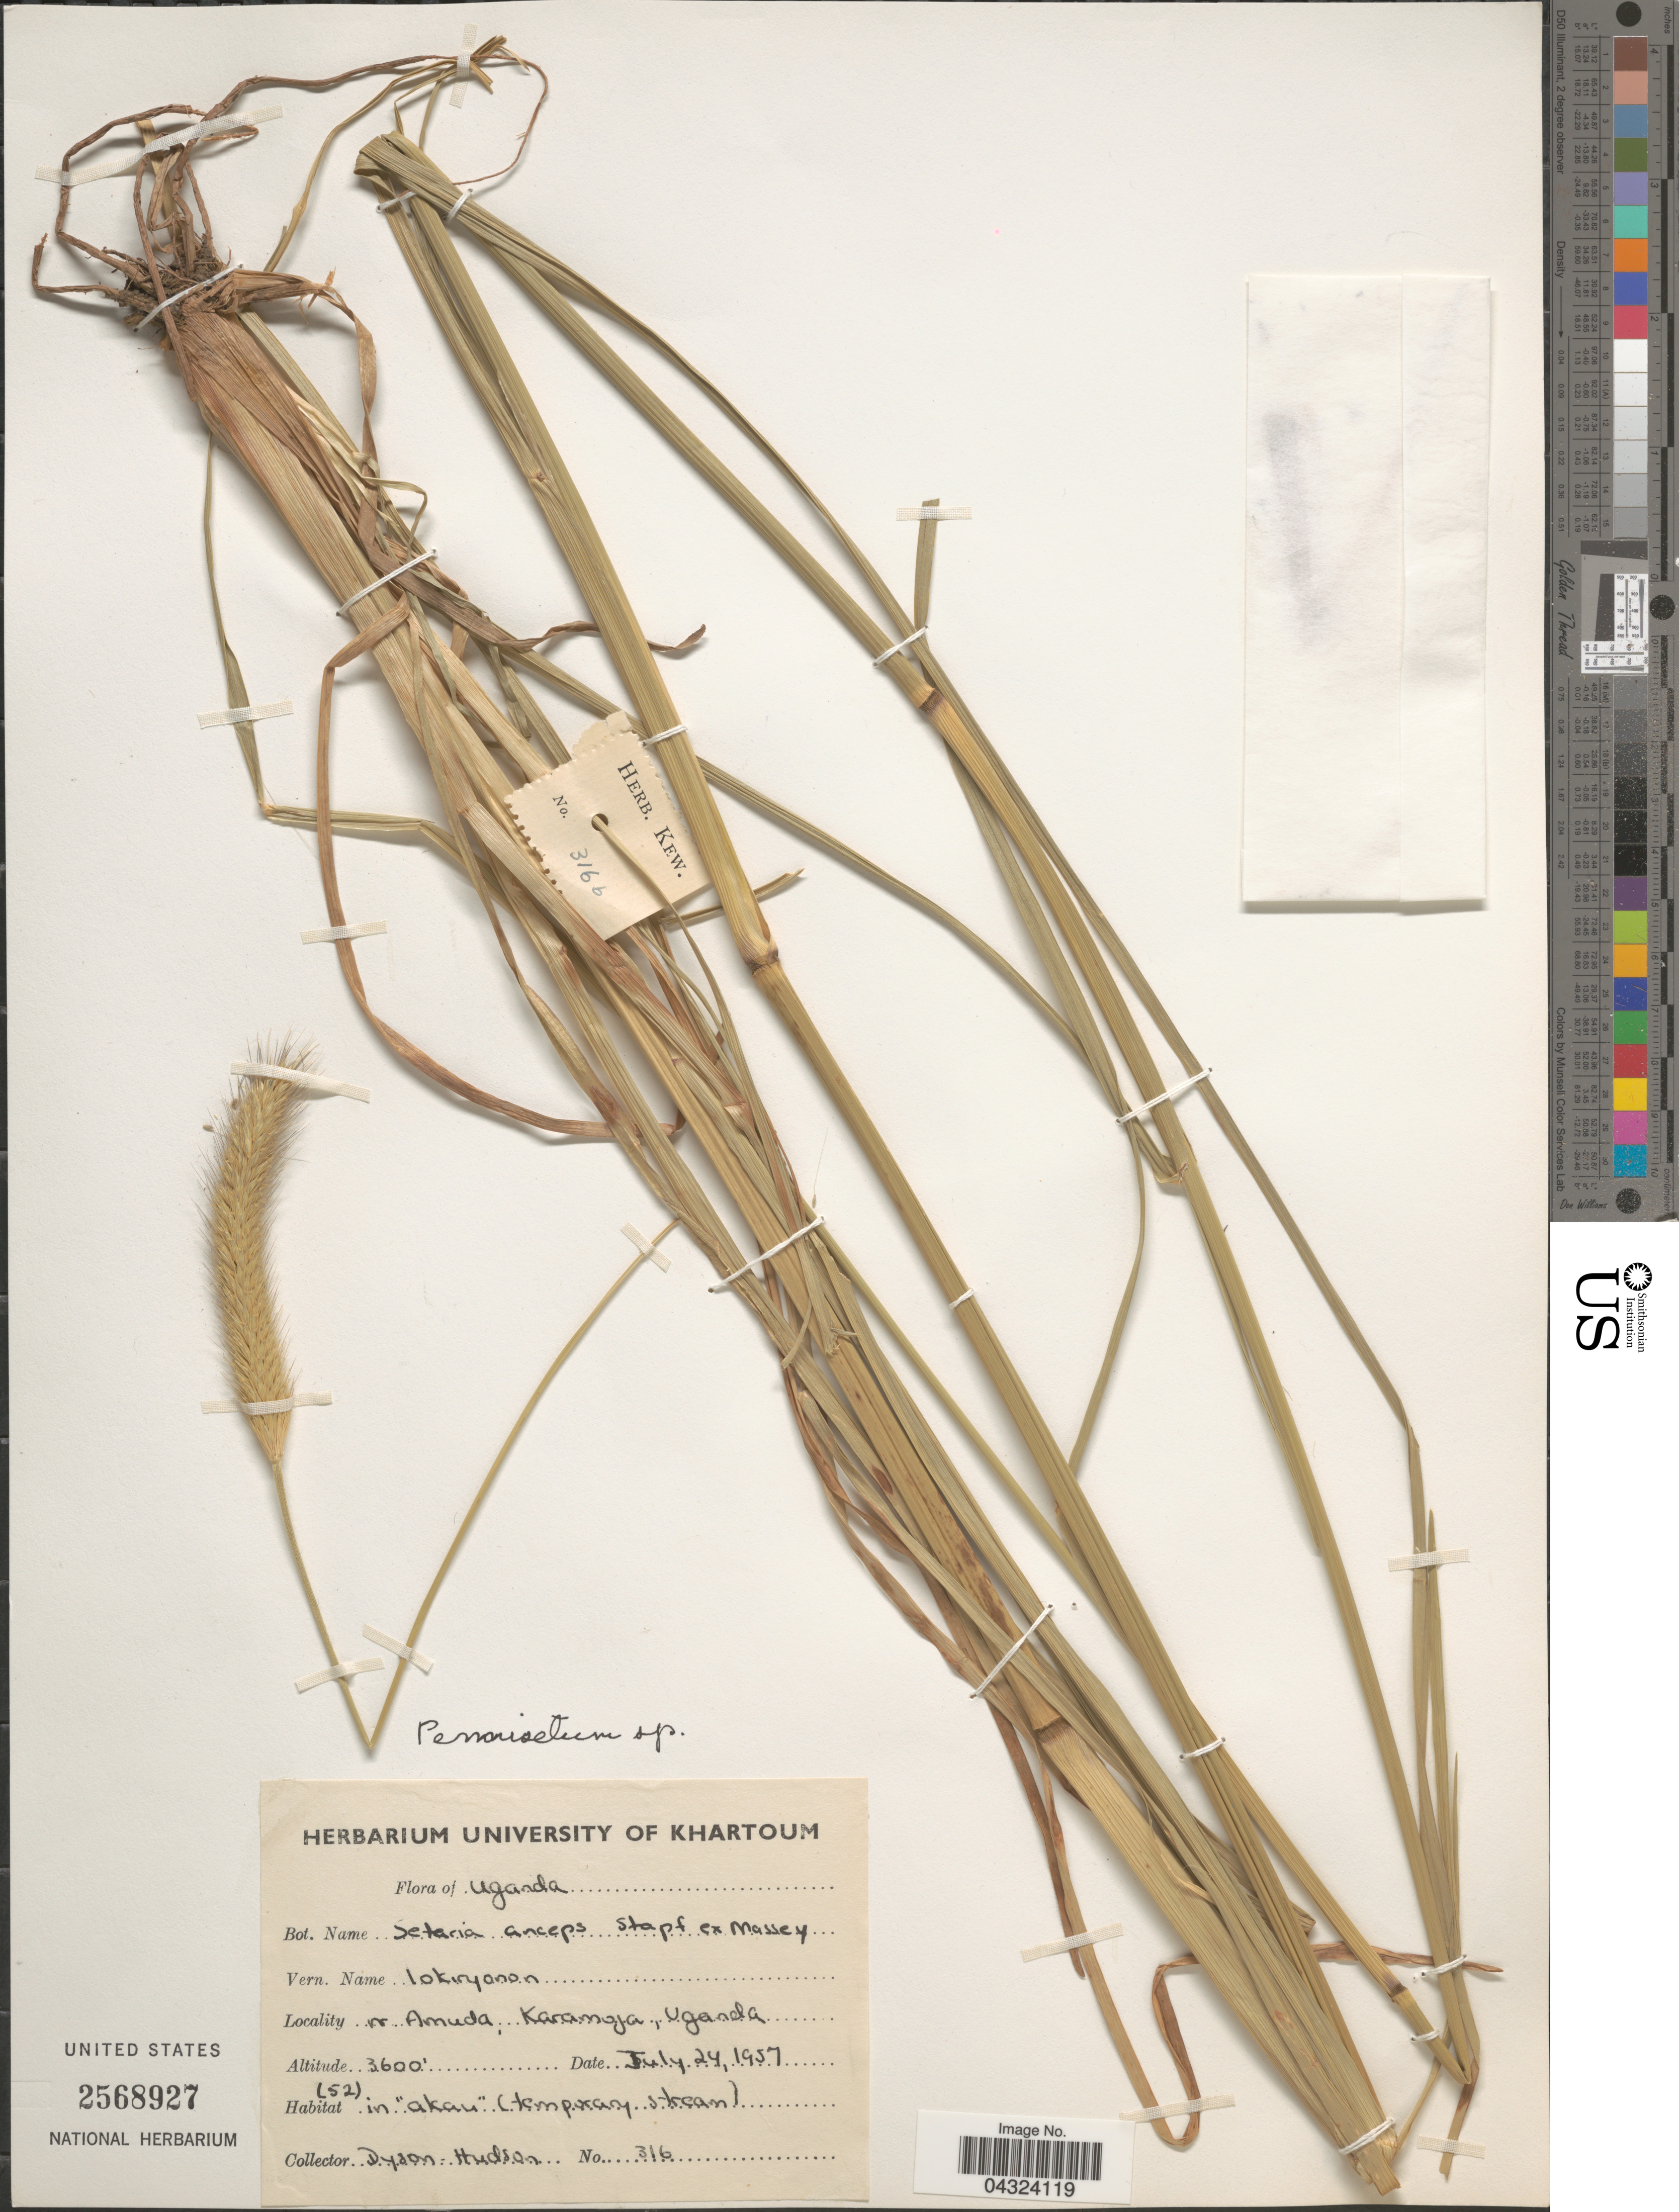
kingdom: Plantae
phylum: Tracheophyta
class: Liliopsida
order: Poales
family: Poaceae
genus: Cenchrus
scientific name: Cenchrus sp.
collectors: Dyson-Hudson, --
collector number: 316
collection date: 1957-07-24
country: Uganda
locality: Nr Amuda, Karamoja.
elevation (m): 1097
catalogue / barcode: US 2568927